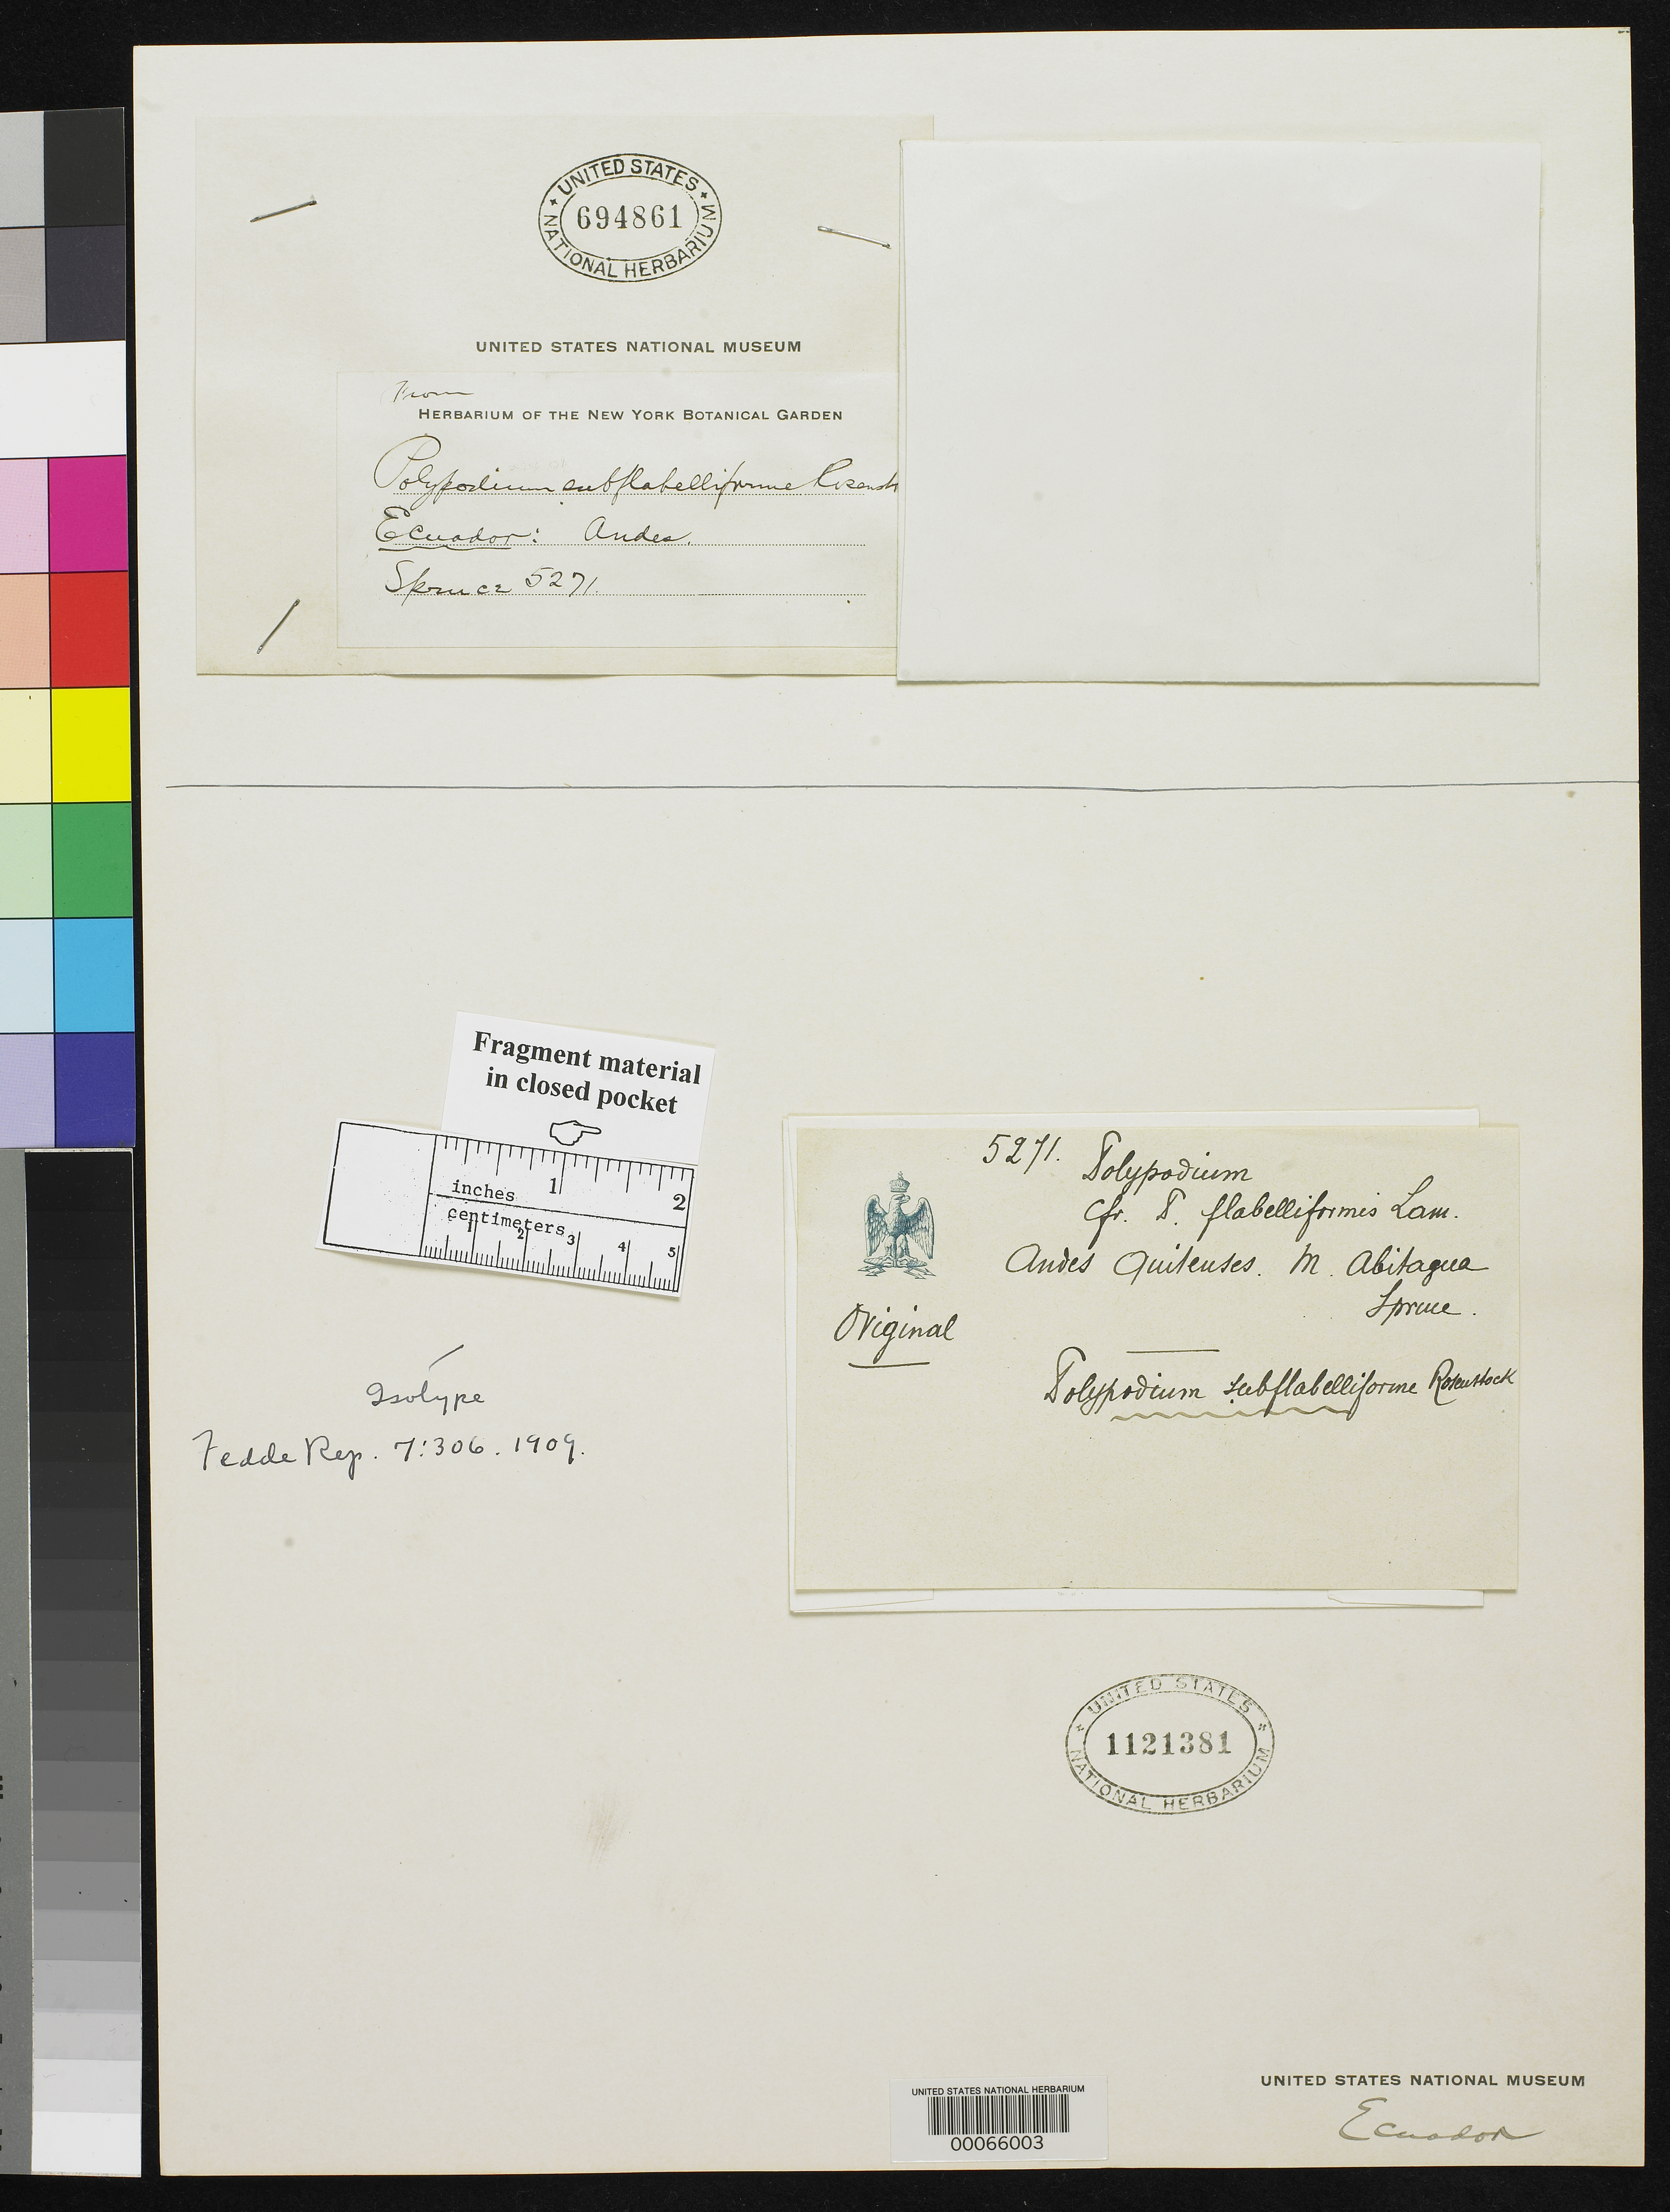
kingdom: Plantae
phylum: Tracheophyta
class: Polypodiopsida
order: Polypodiales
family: Polypodiaceae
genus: Polypodium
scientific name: Polypodium subflabelliforme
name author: Rosenst.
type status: Isotype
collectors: R. Spruce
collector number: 5271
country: Ecuador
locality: Andes Quitensis, Monte Abitagua.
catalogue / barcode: US 1121381